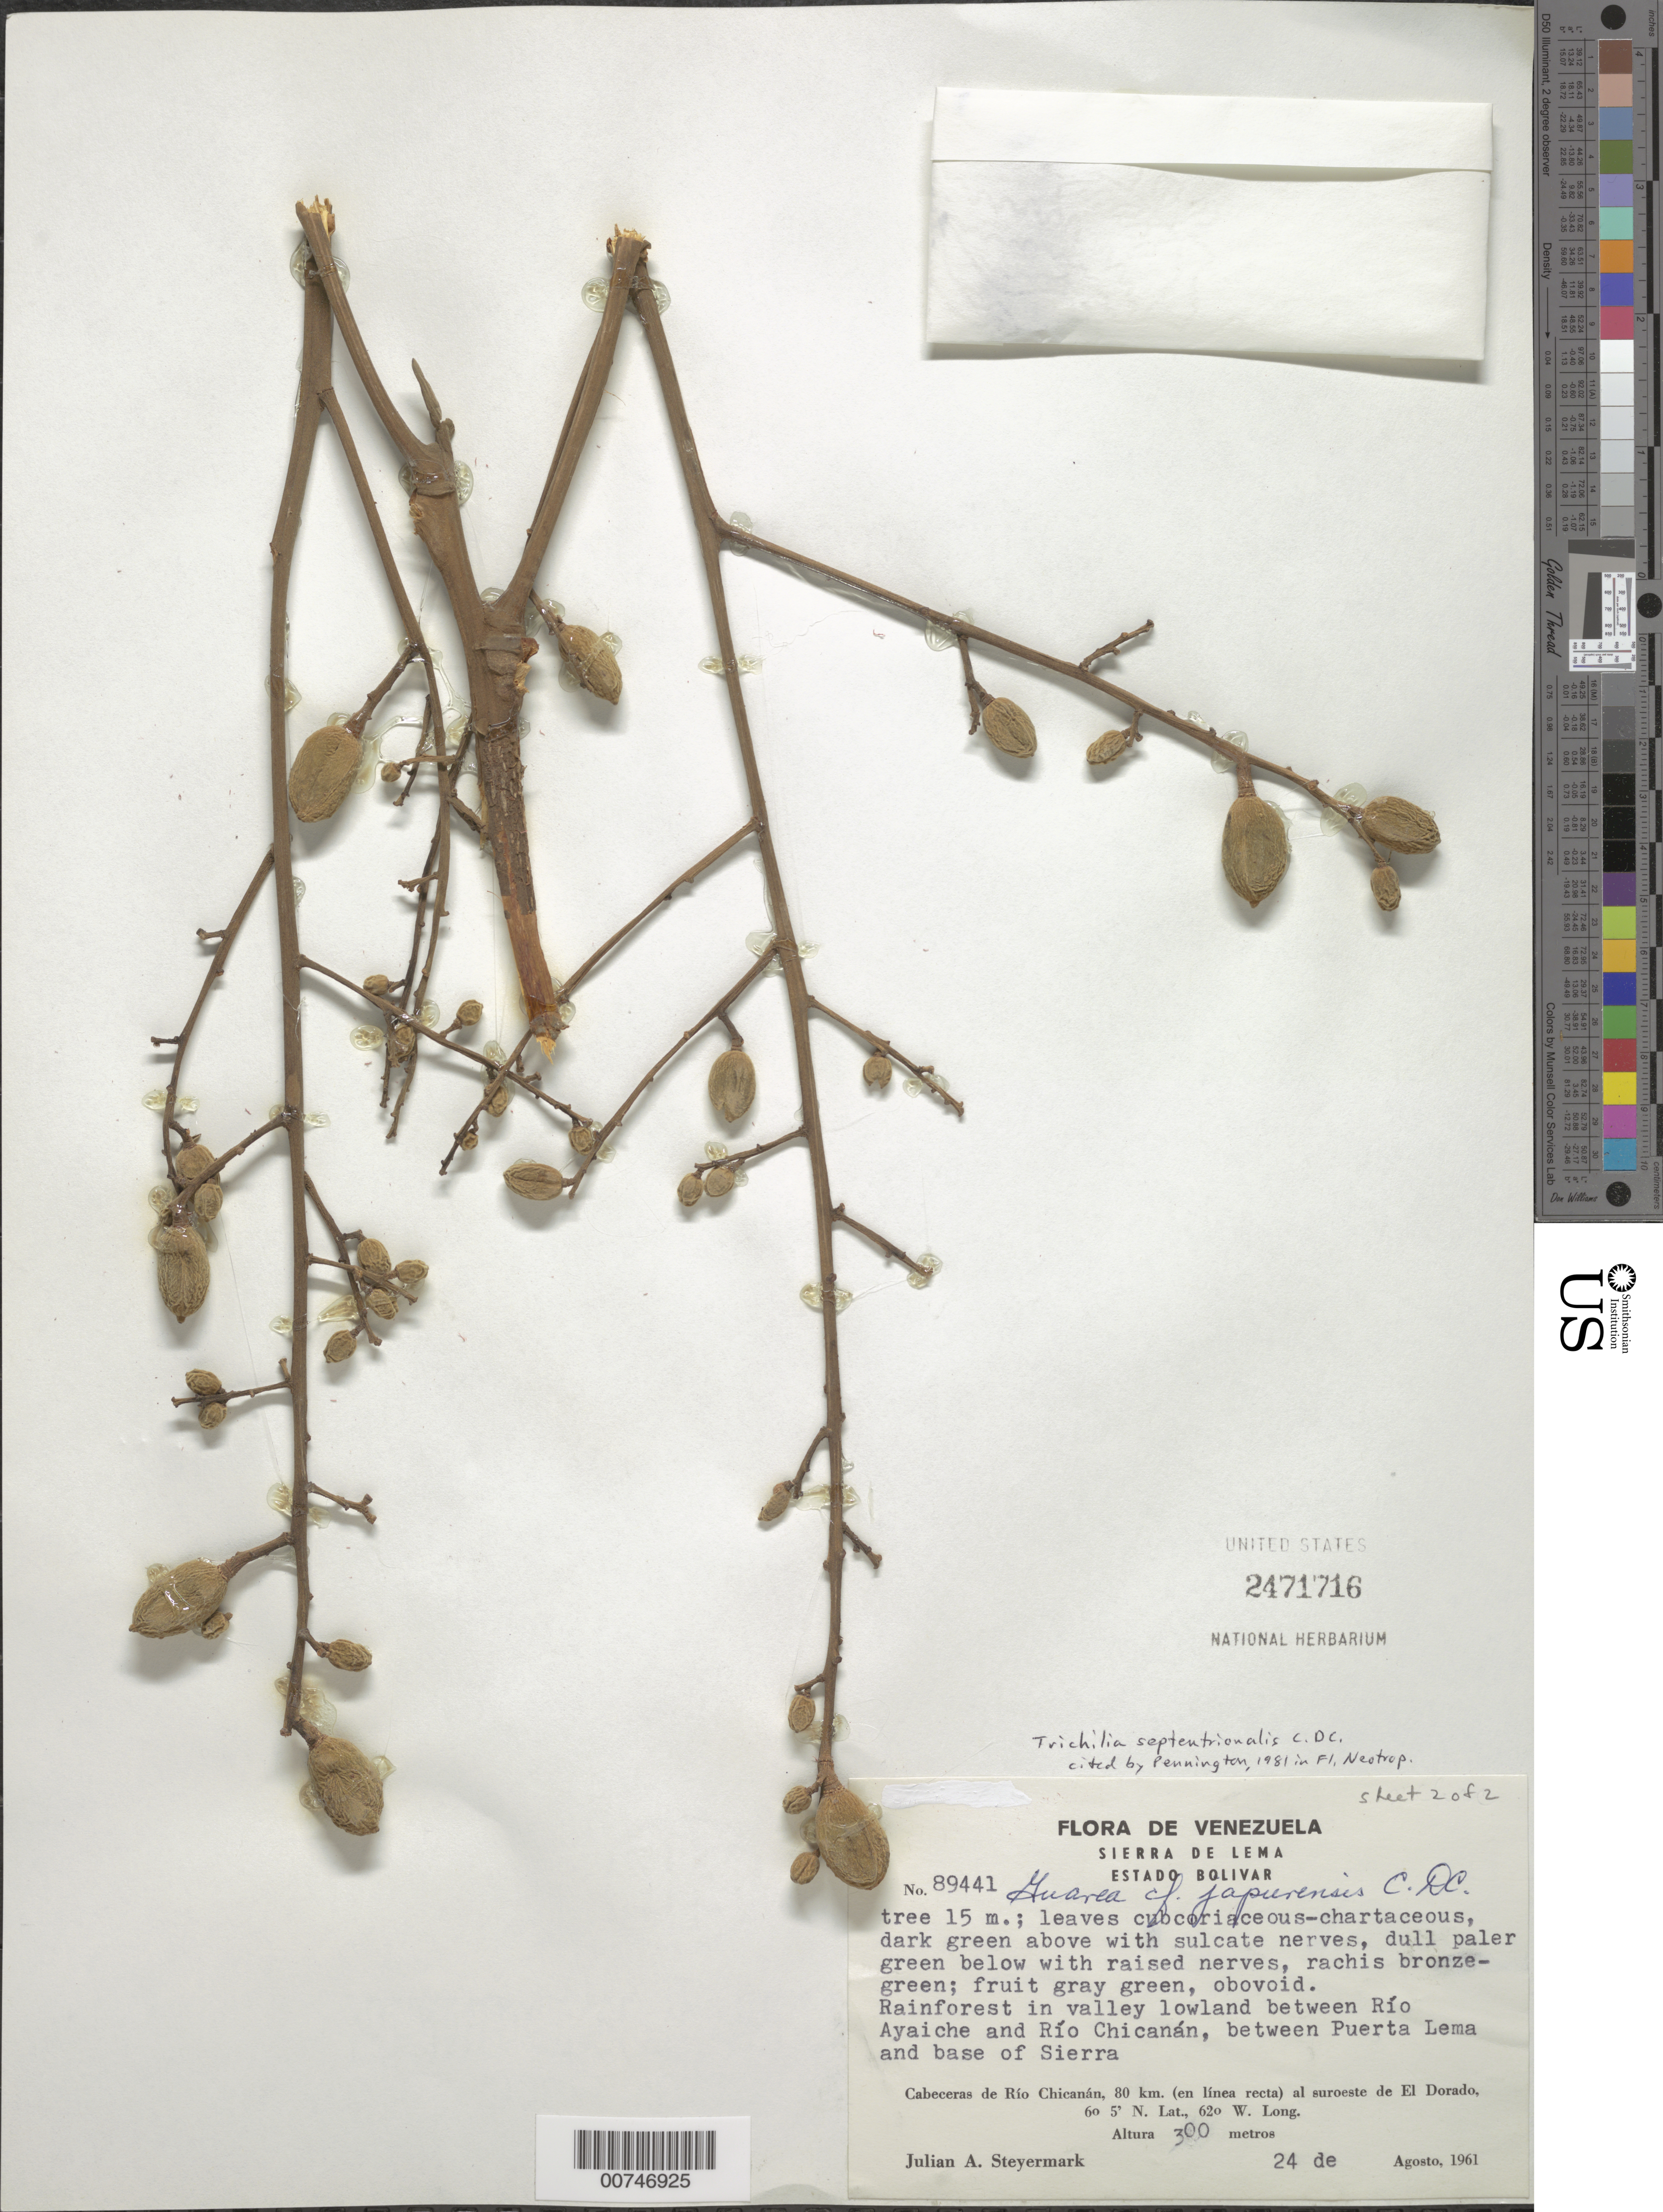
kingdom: Plantae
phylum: Tracheophyta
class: Magnoliopsida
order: Sapindales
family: Meliaceae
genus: Trichilia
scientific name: Trichilia septentrionalis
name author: C. DC.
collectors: J. Steyermark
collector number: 89441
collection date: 1961-08-24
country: Venezuela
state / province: Bolivar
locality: Sierra de Lema, Rainforest in valley lowland between Río Ayaiche and Río Chicanán, between Puerta Lema and base of Sierra, Cabeceres de Río Chinanán, 80 km. (en línea recta) al suroeste de El Dorado.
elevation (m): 300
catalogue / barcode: US 2471716